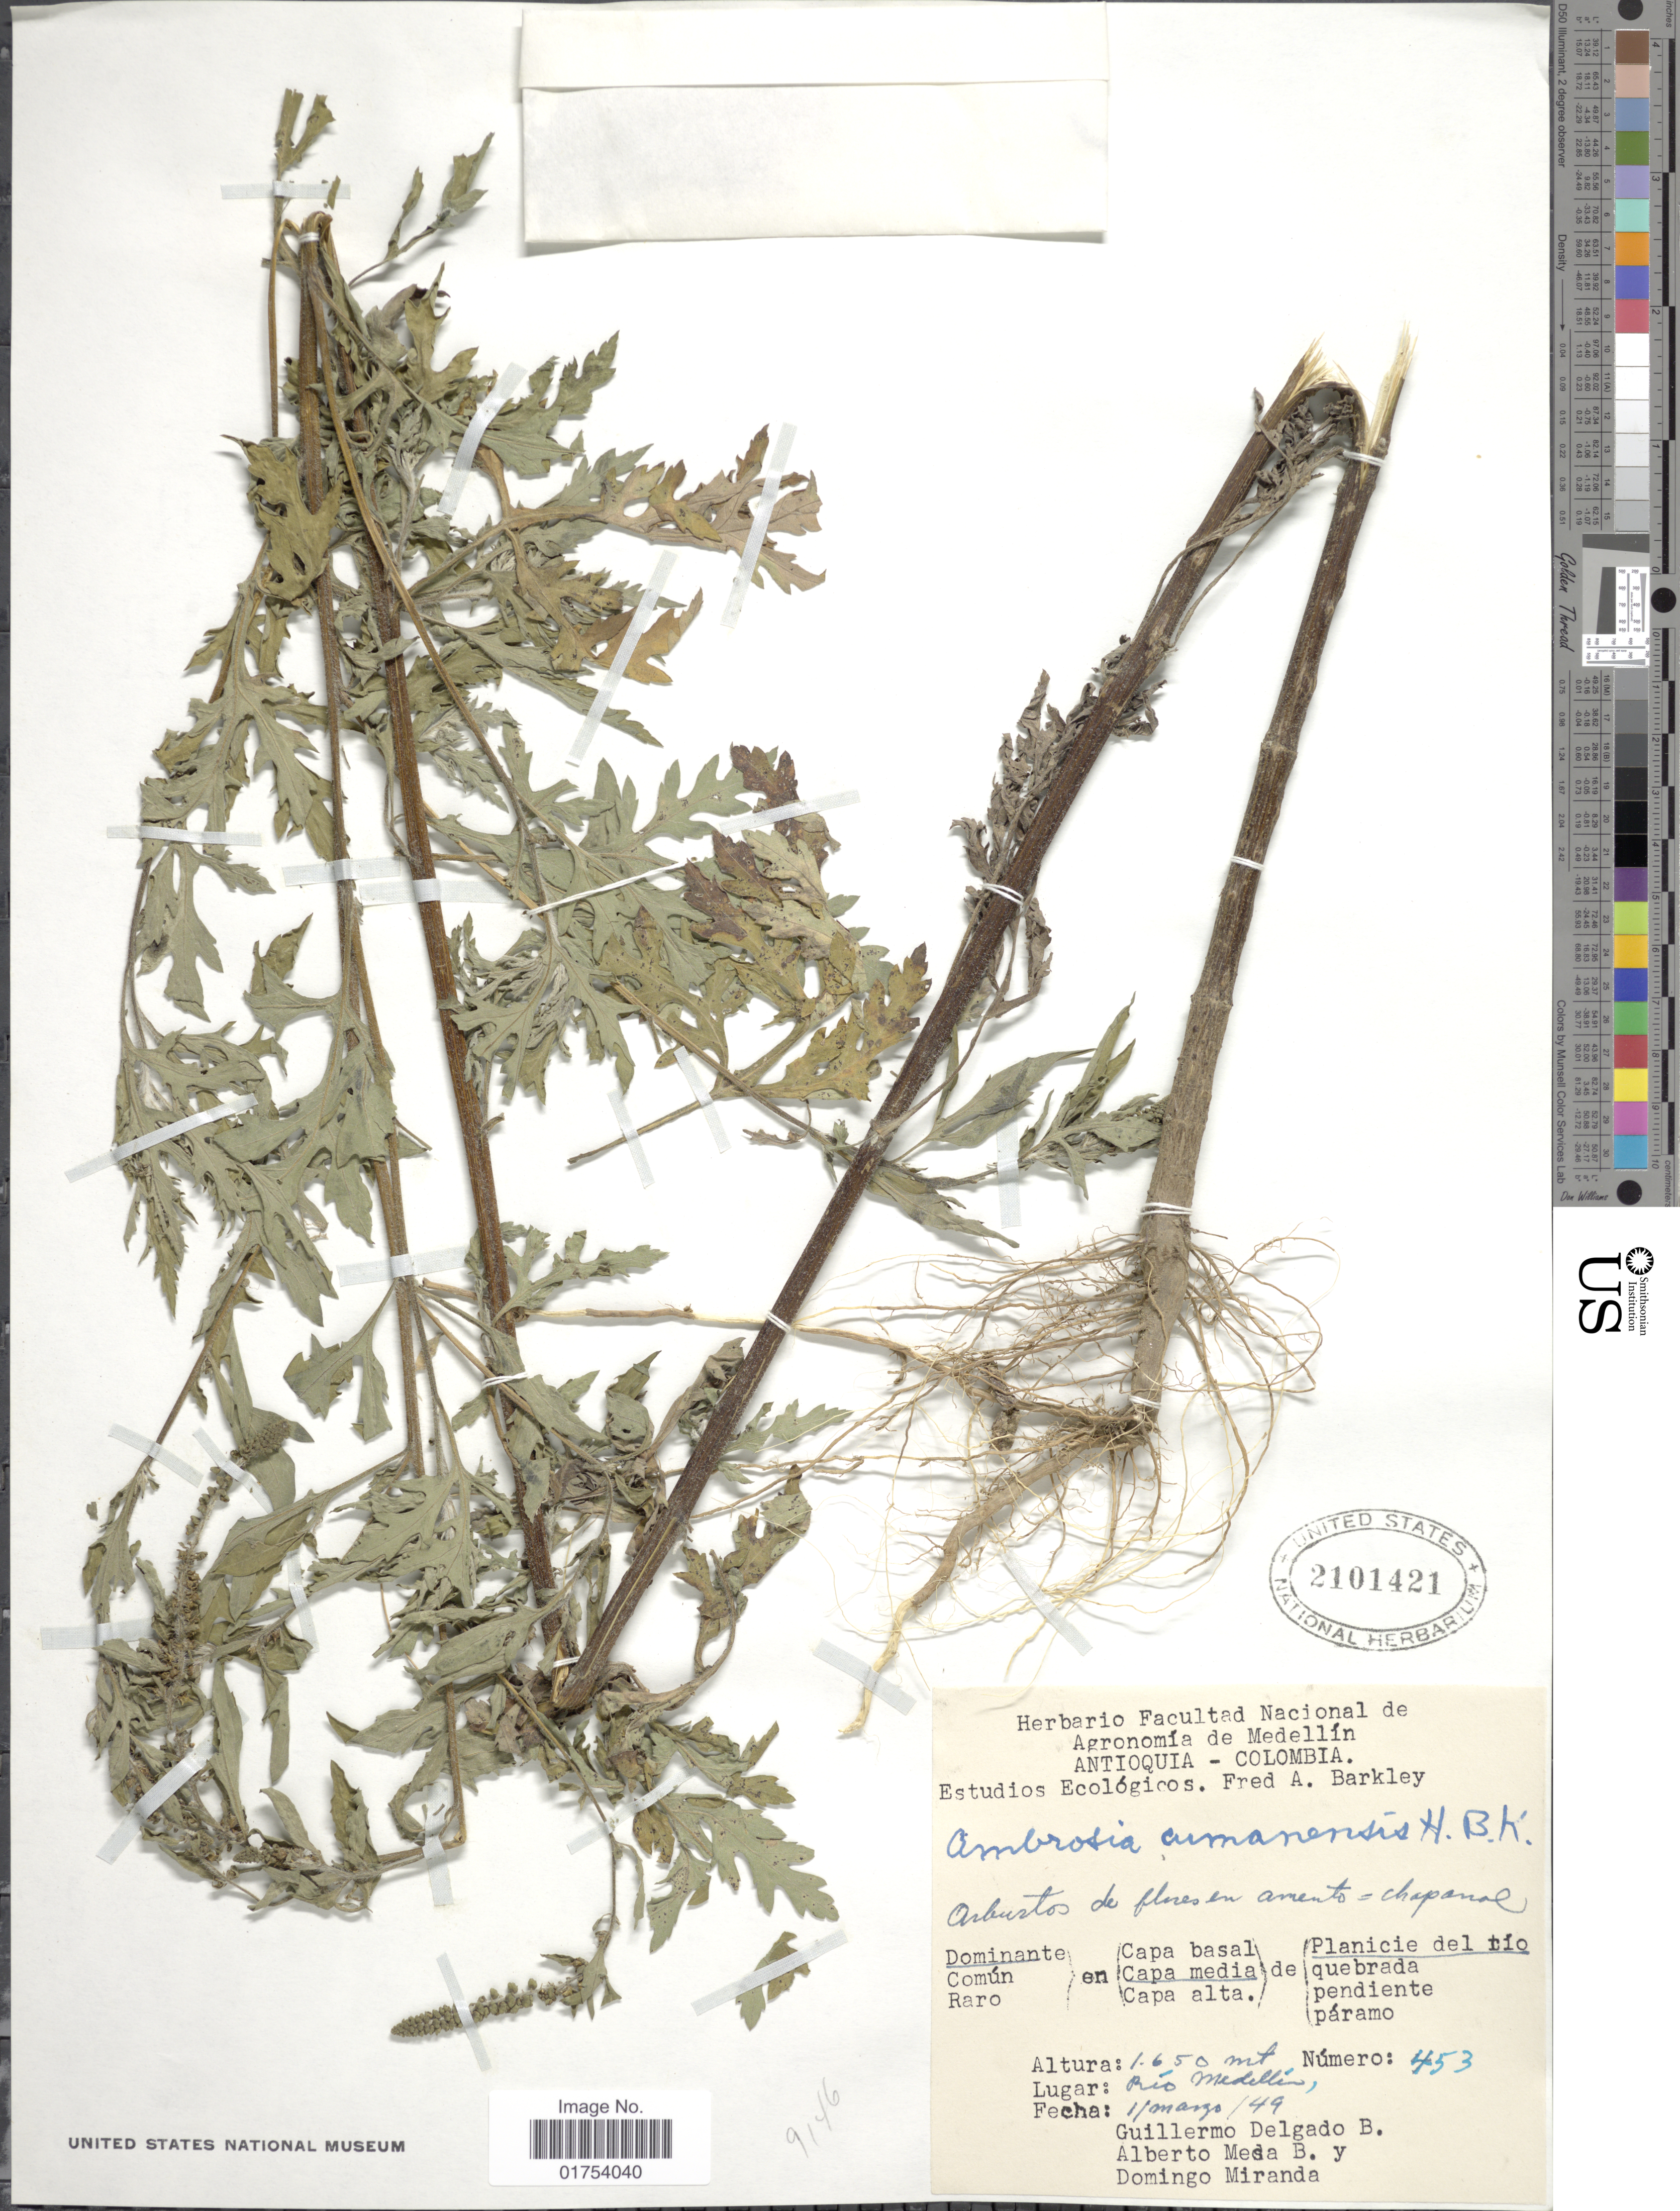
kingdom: Plantae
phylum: Tracheophyta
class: Magnoliopsida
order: Asterales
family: Asteraceae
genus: Ambrosia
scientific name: Ambrosia peruviana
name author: Willd.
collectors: G. Delgado, A. Mesa B. & D. Miranda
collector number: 453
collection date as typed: Transcribed d/m/y: 1/5/49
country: Colombia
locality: Rio Medellin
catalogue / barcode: US 2101421